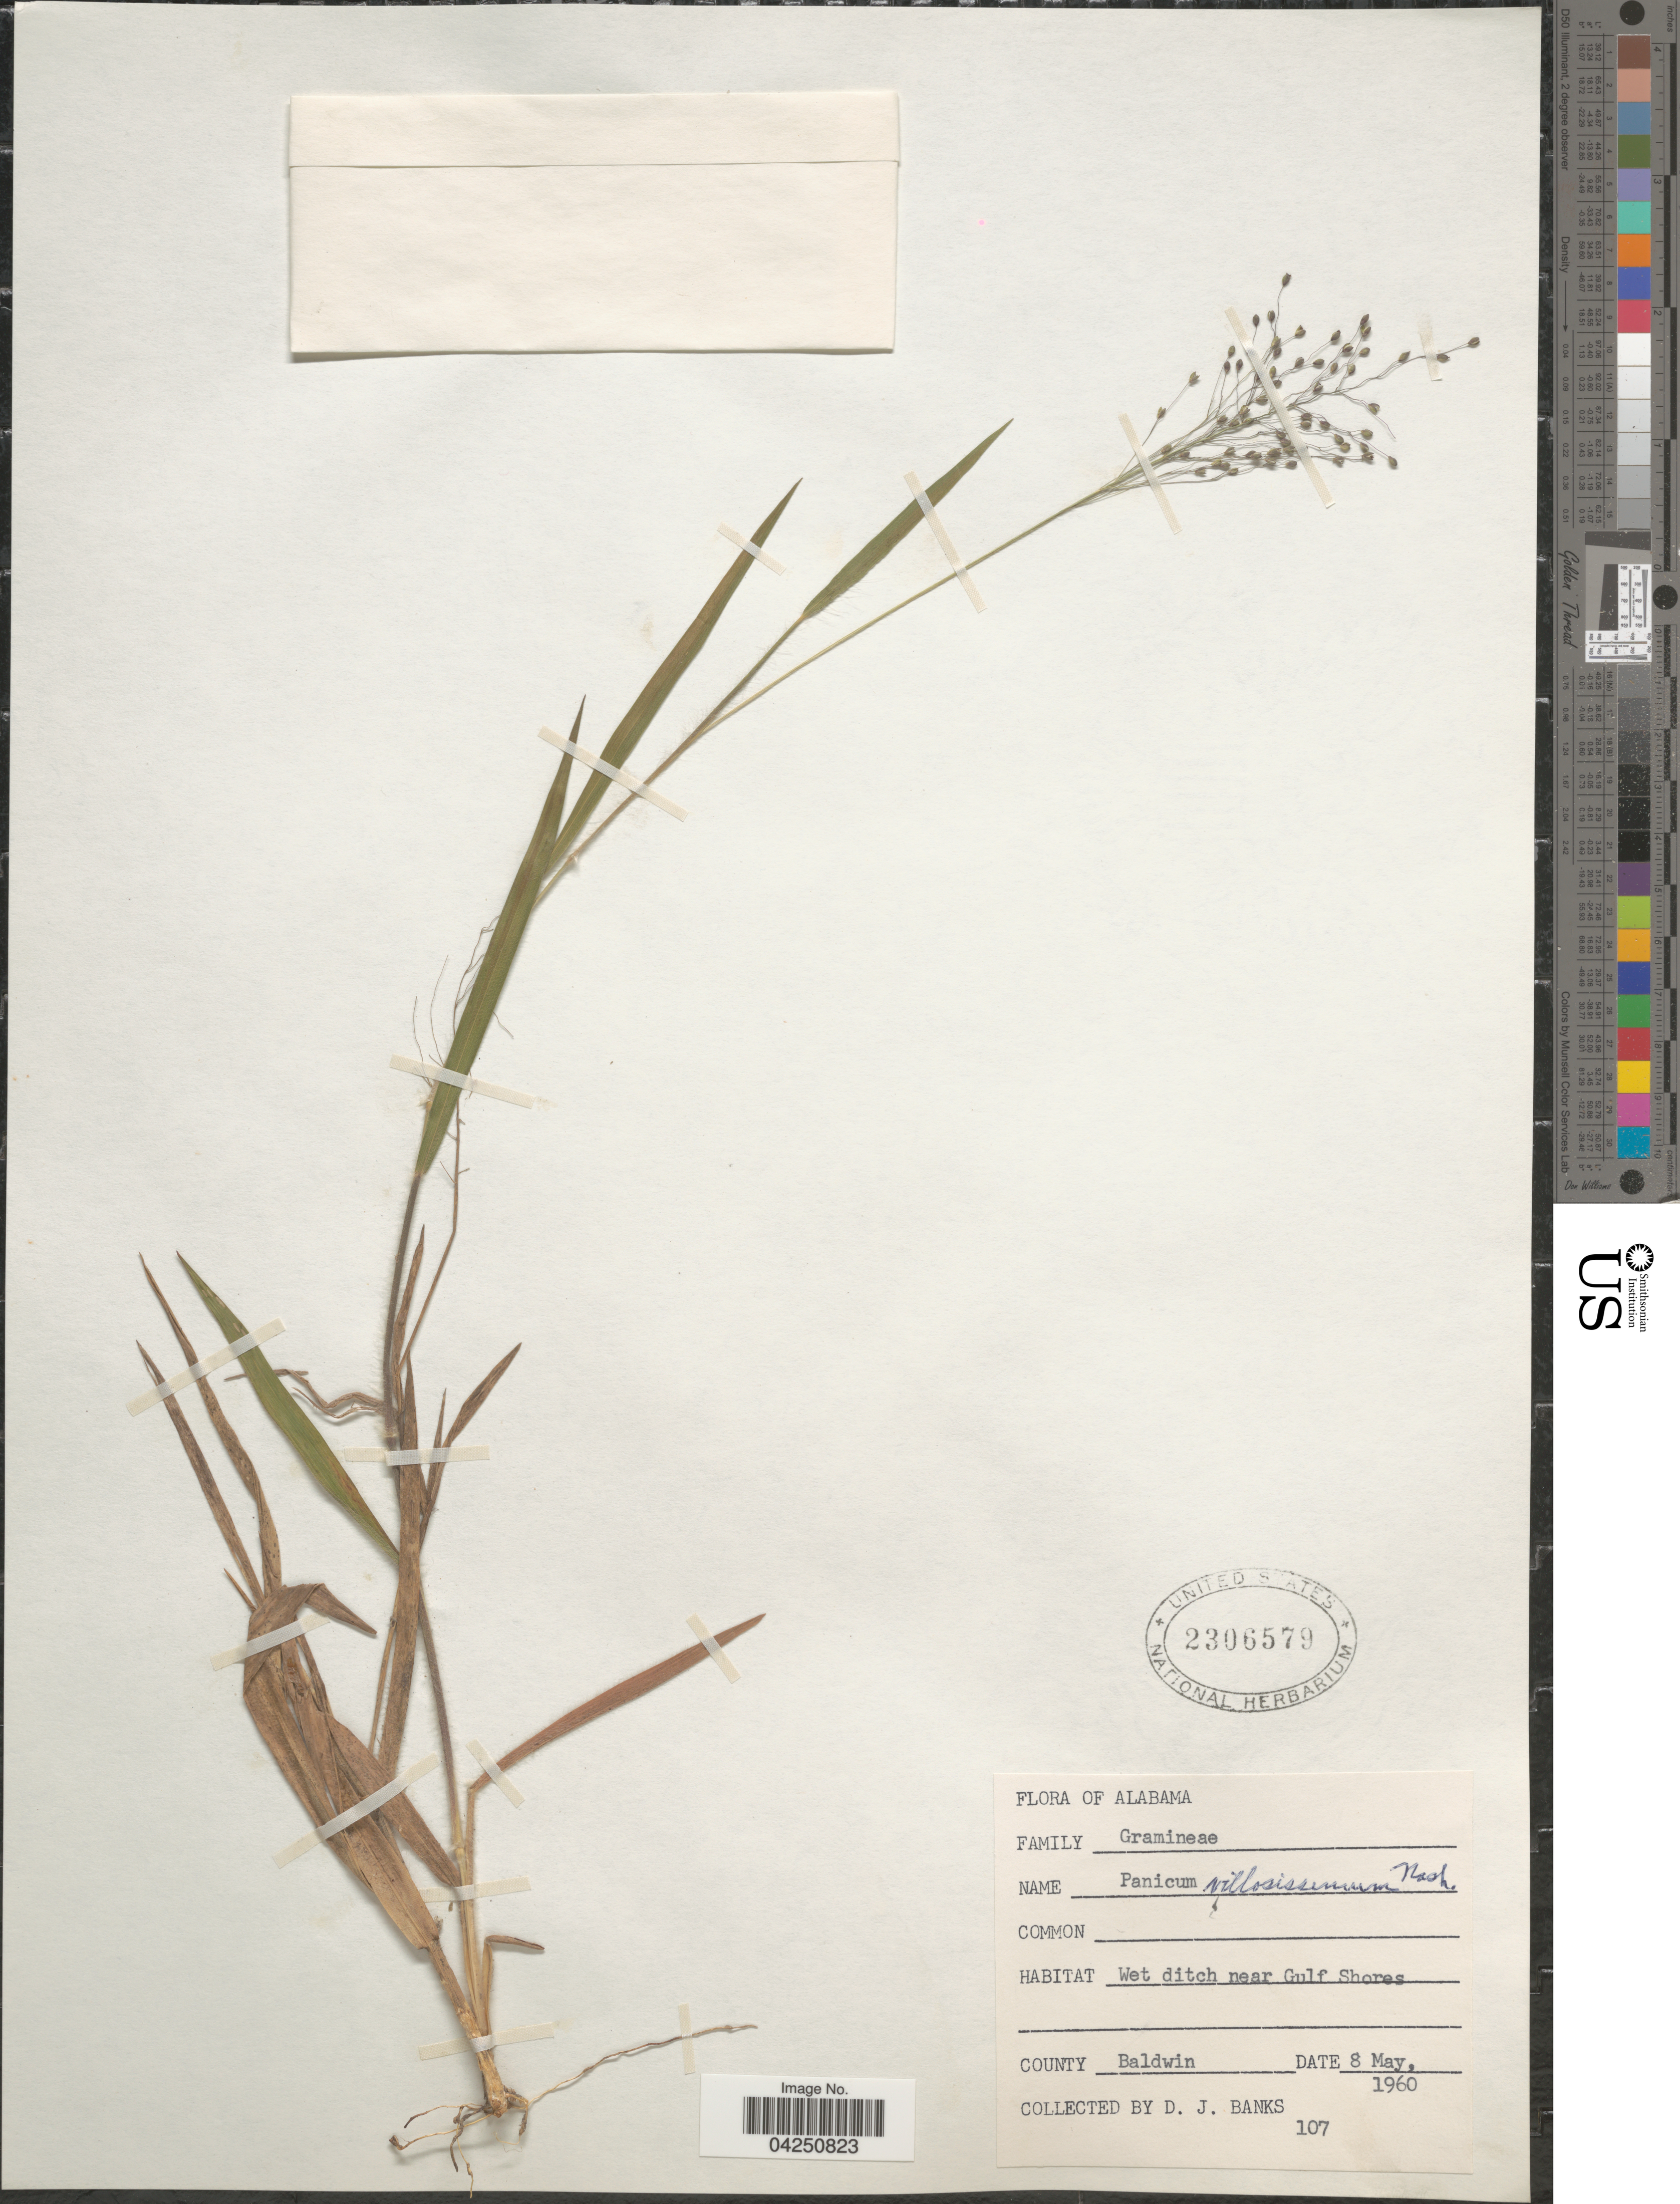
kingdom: Plantae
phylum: Tracheophyta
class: Liliopsida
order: Poales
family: Poaceae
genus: Dichanthelium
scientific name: Dichanthelium acuminatum var. acuminatum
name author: (Sw.) Gould & C.A. Clark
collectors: D. J. Banks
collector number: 107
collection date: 1960-05-08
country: United States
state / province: Alabama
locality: Wet ditch near Guld Shores. County Baldwin.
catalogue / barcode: US 2306579